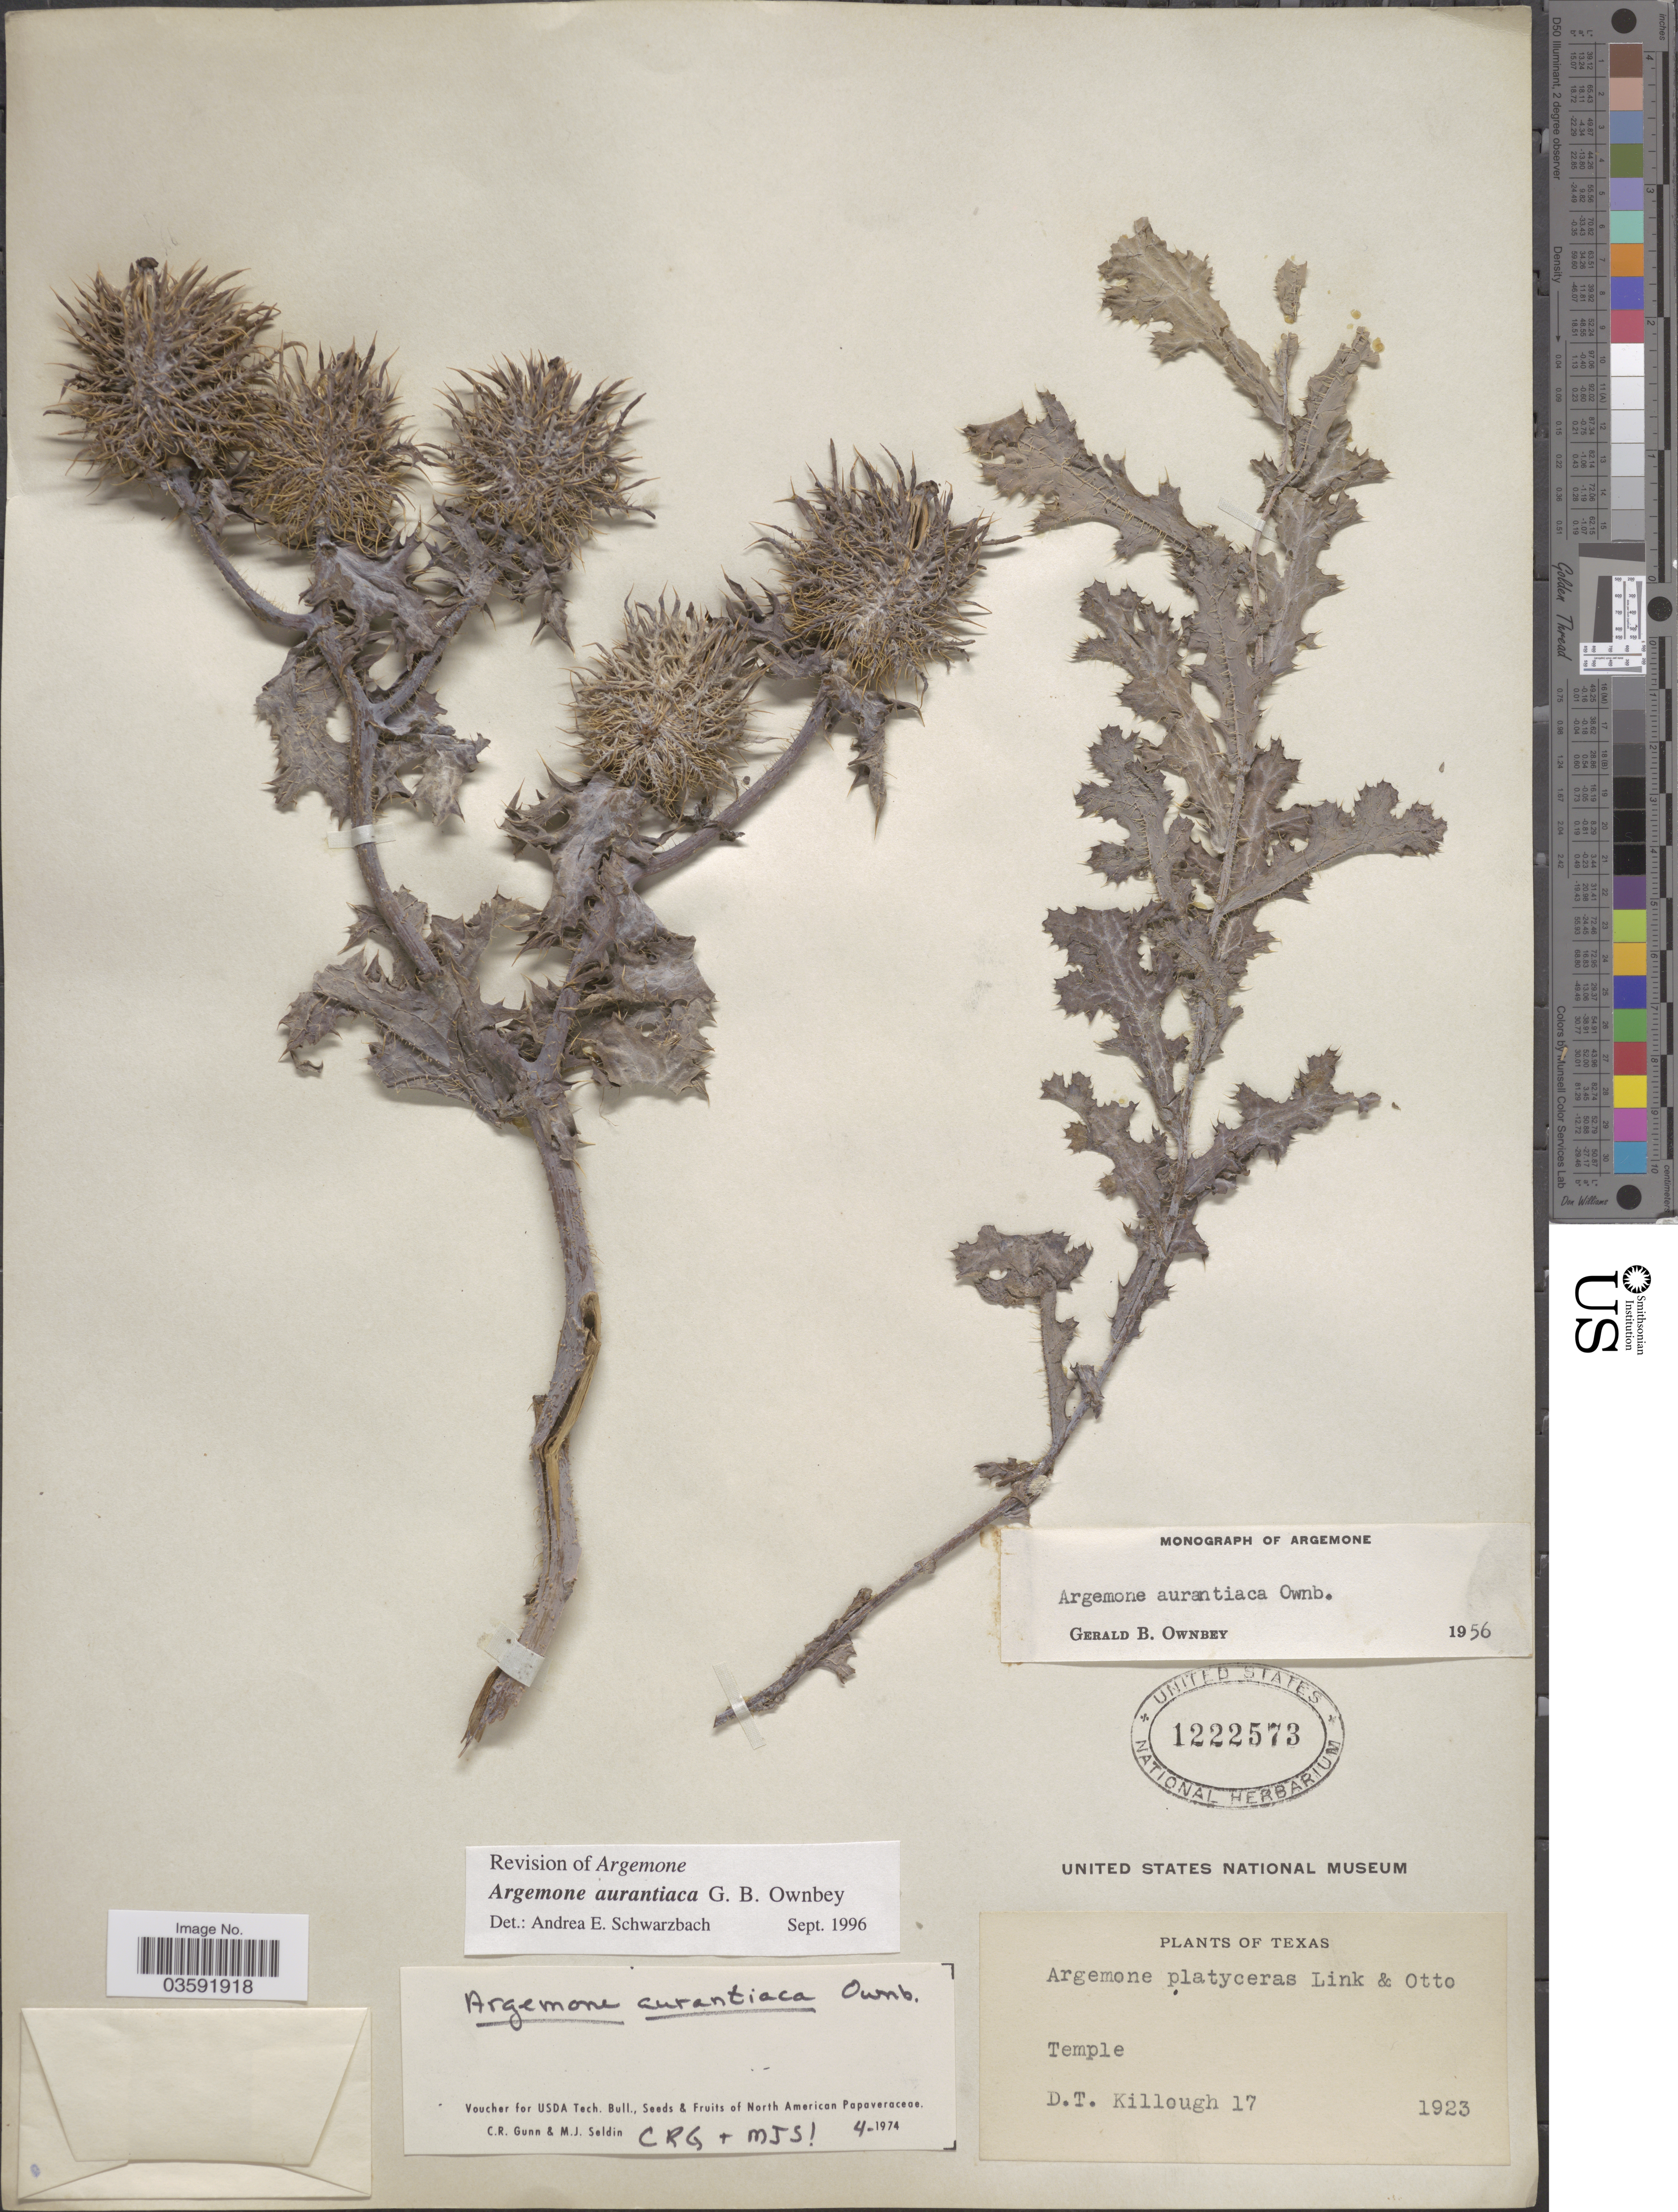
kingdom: Plantae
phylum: Tracheophyta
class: Magnoliopsida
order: Ranunculales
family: Papaveraceae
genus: Argemone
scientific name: Argemone aurantiaca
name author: G.B. Ownbey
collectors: D. Killough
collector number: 17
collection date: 1923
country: United States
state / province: Texas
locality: Temple.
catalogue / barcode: US 1222573